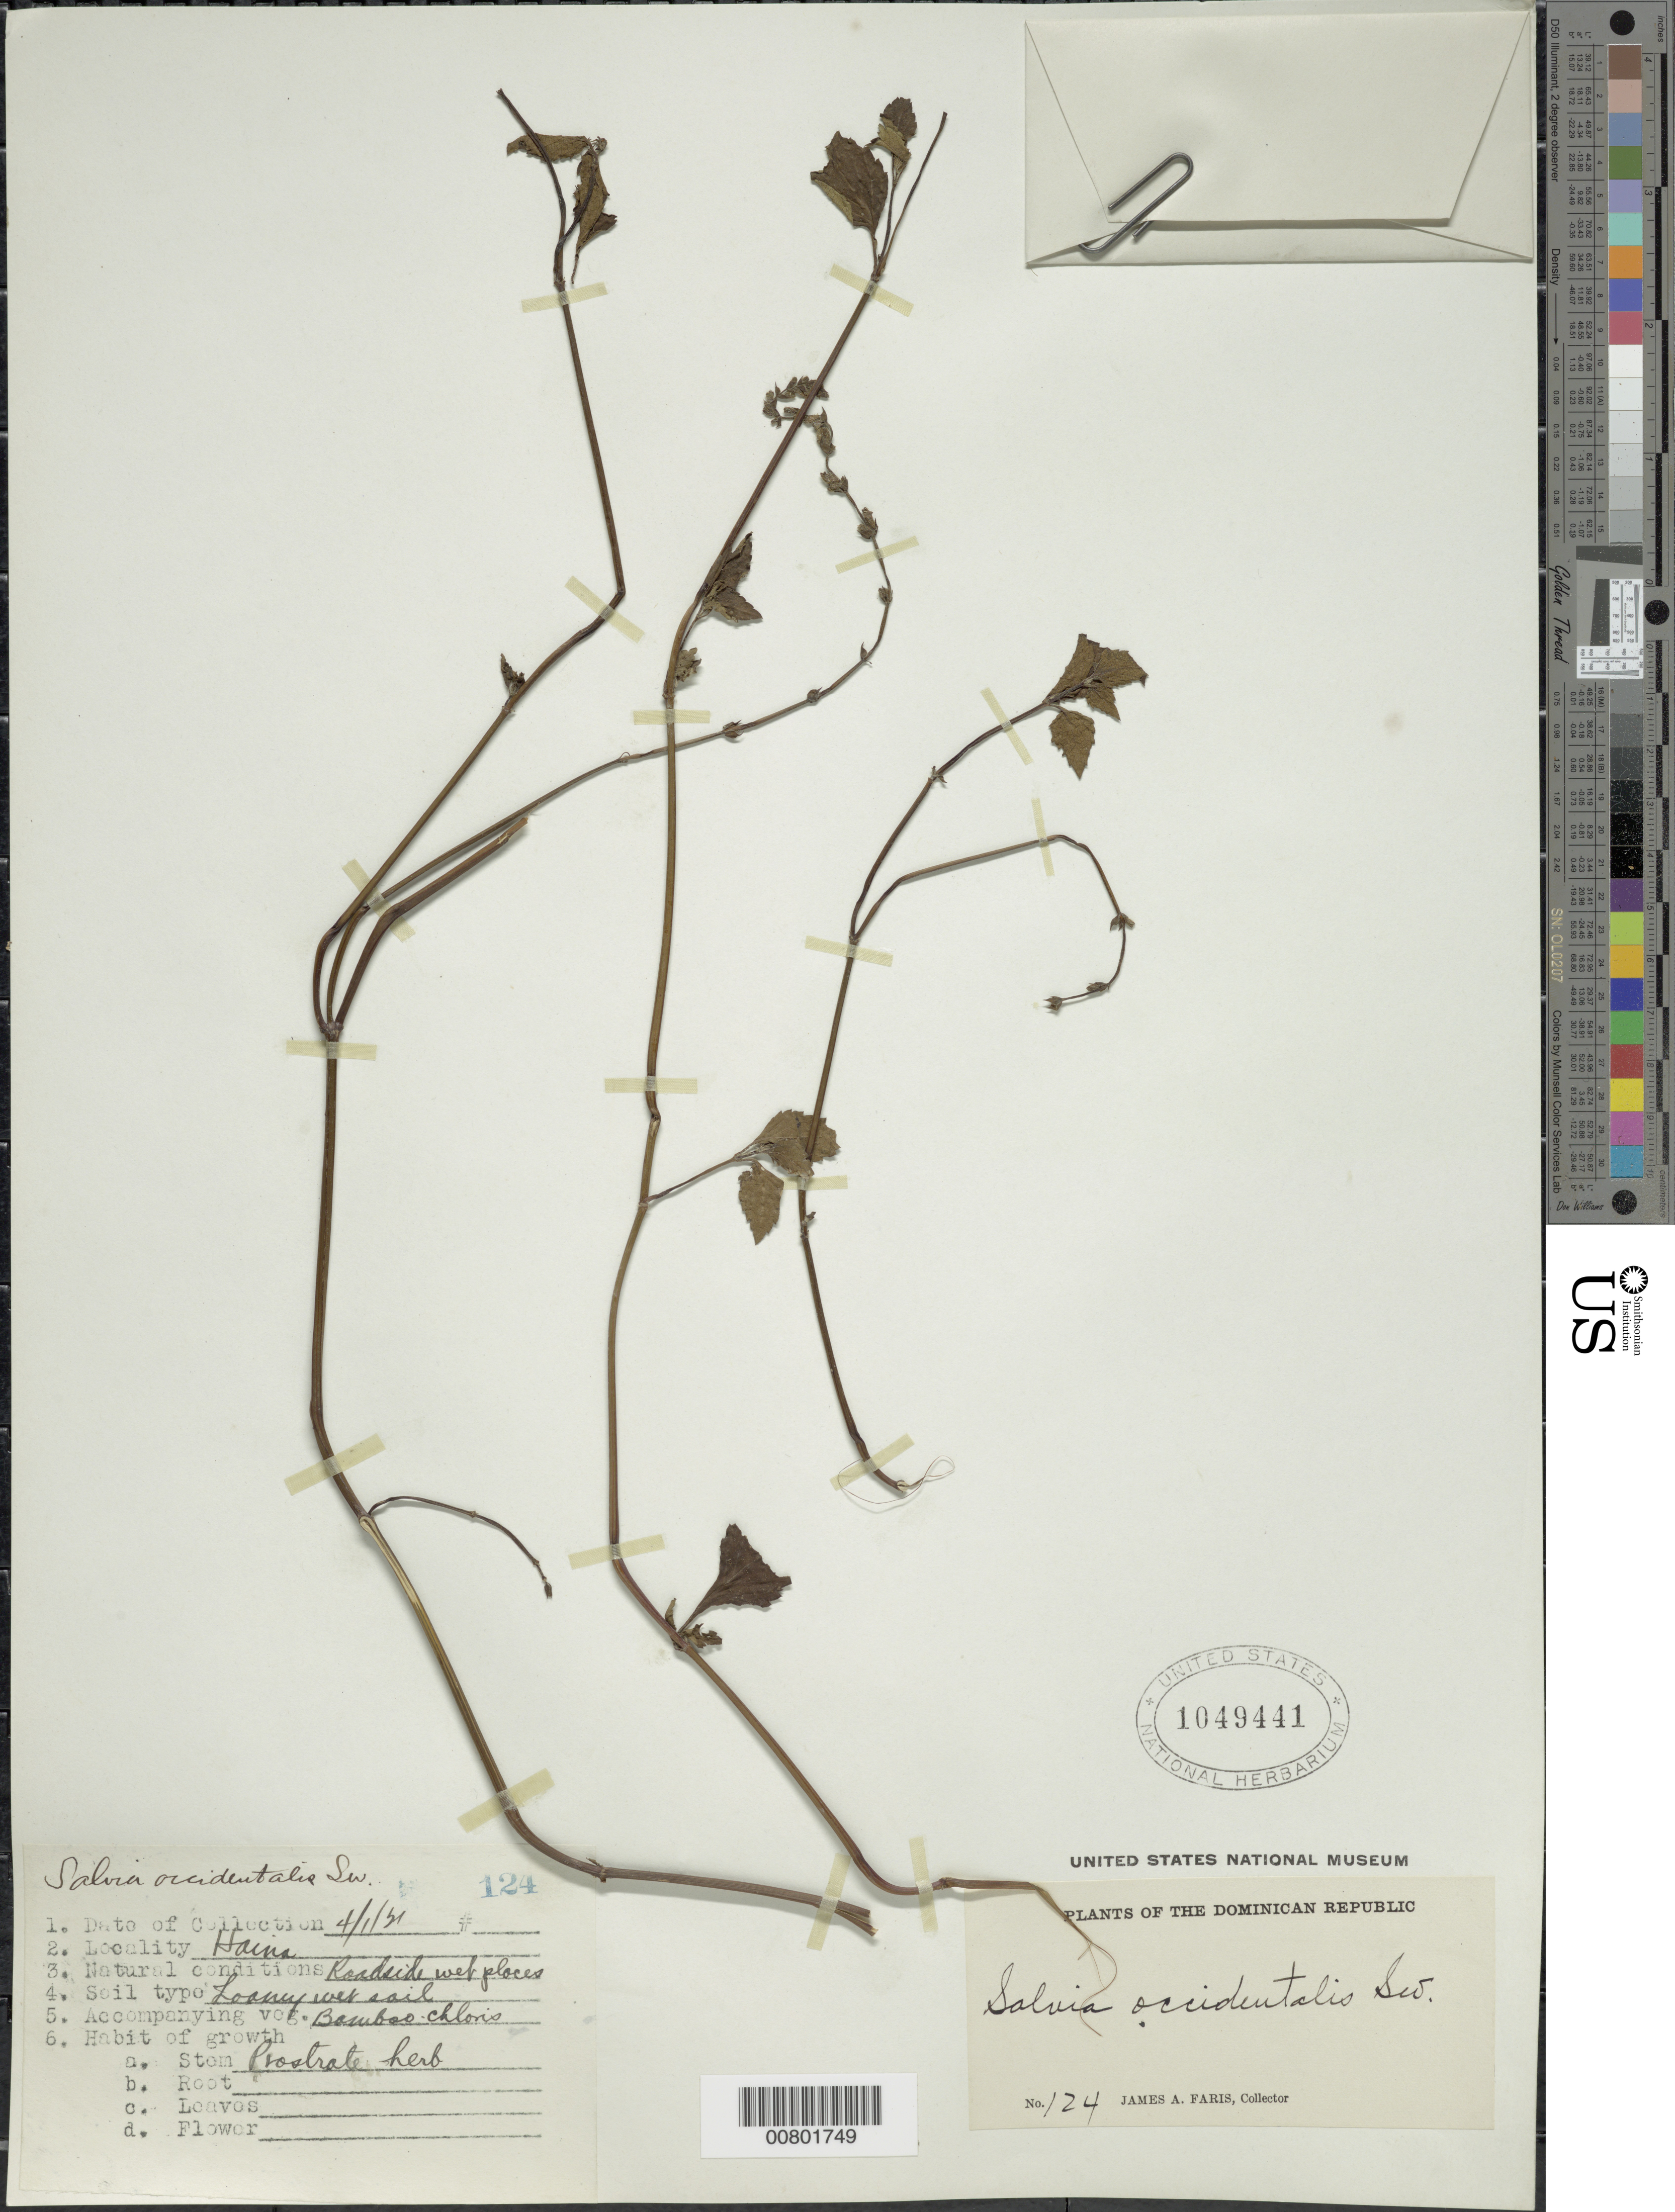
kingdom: Plantae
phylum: Tracheophyta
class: Magnoliopsida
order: Lamiales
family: Lamiaceae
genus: Salvia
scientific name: Salvia occidentalis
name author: Sw.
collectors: J. Faris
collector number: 124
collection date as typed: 01 Apr 1921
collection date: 1921-04-01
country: Dominican Republic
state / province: San Cristóbal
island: Hispaniola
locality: Haina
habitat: Roadside wet places in loamy wet soil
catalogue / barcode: US 1049441